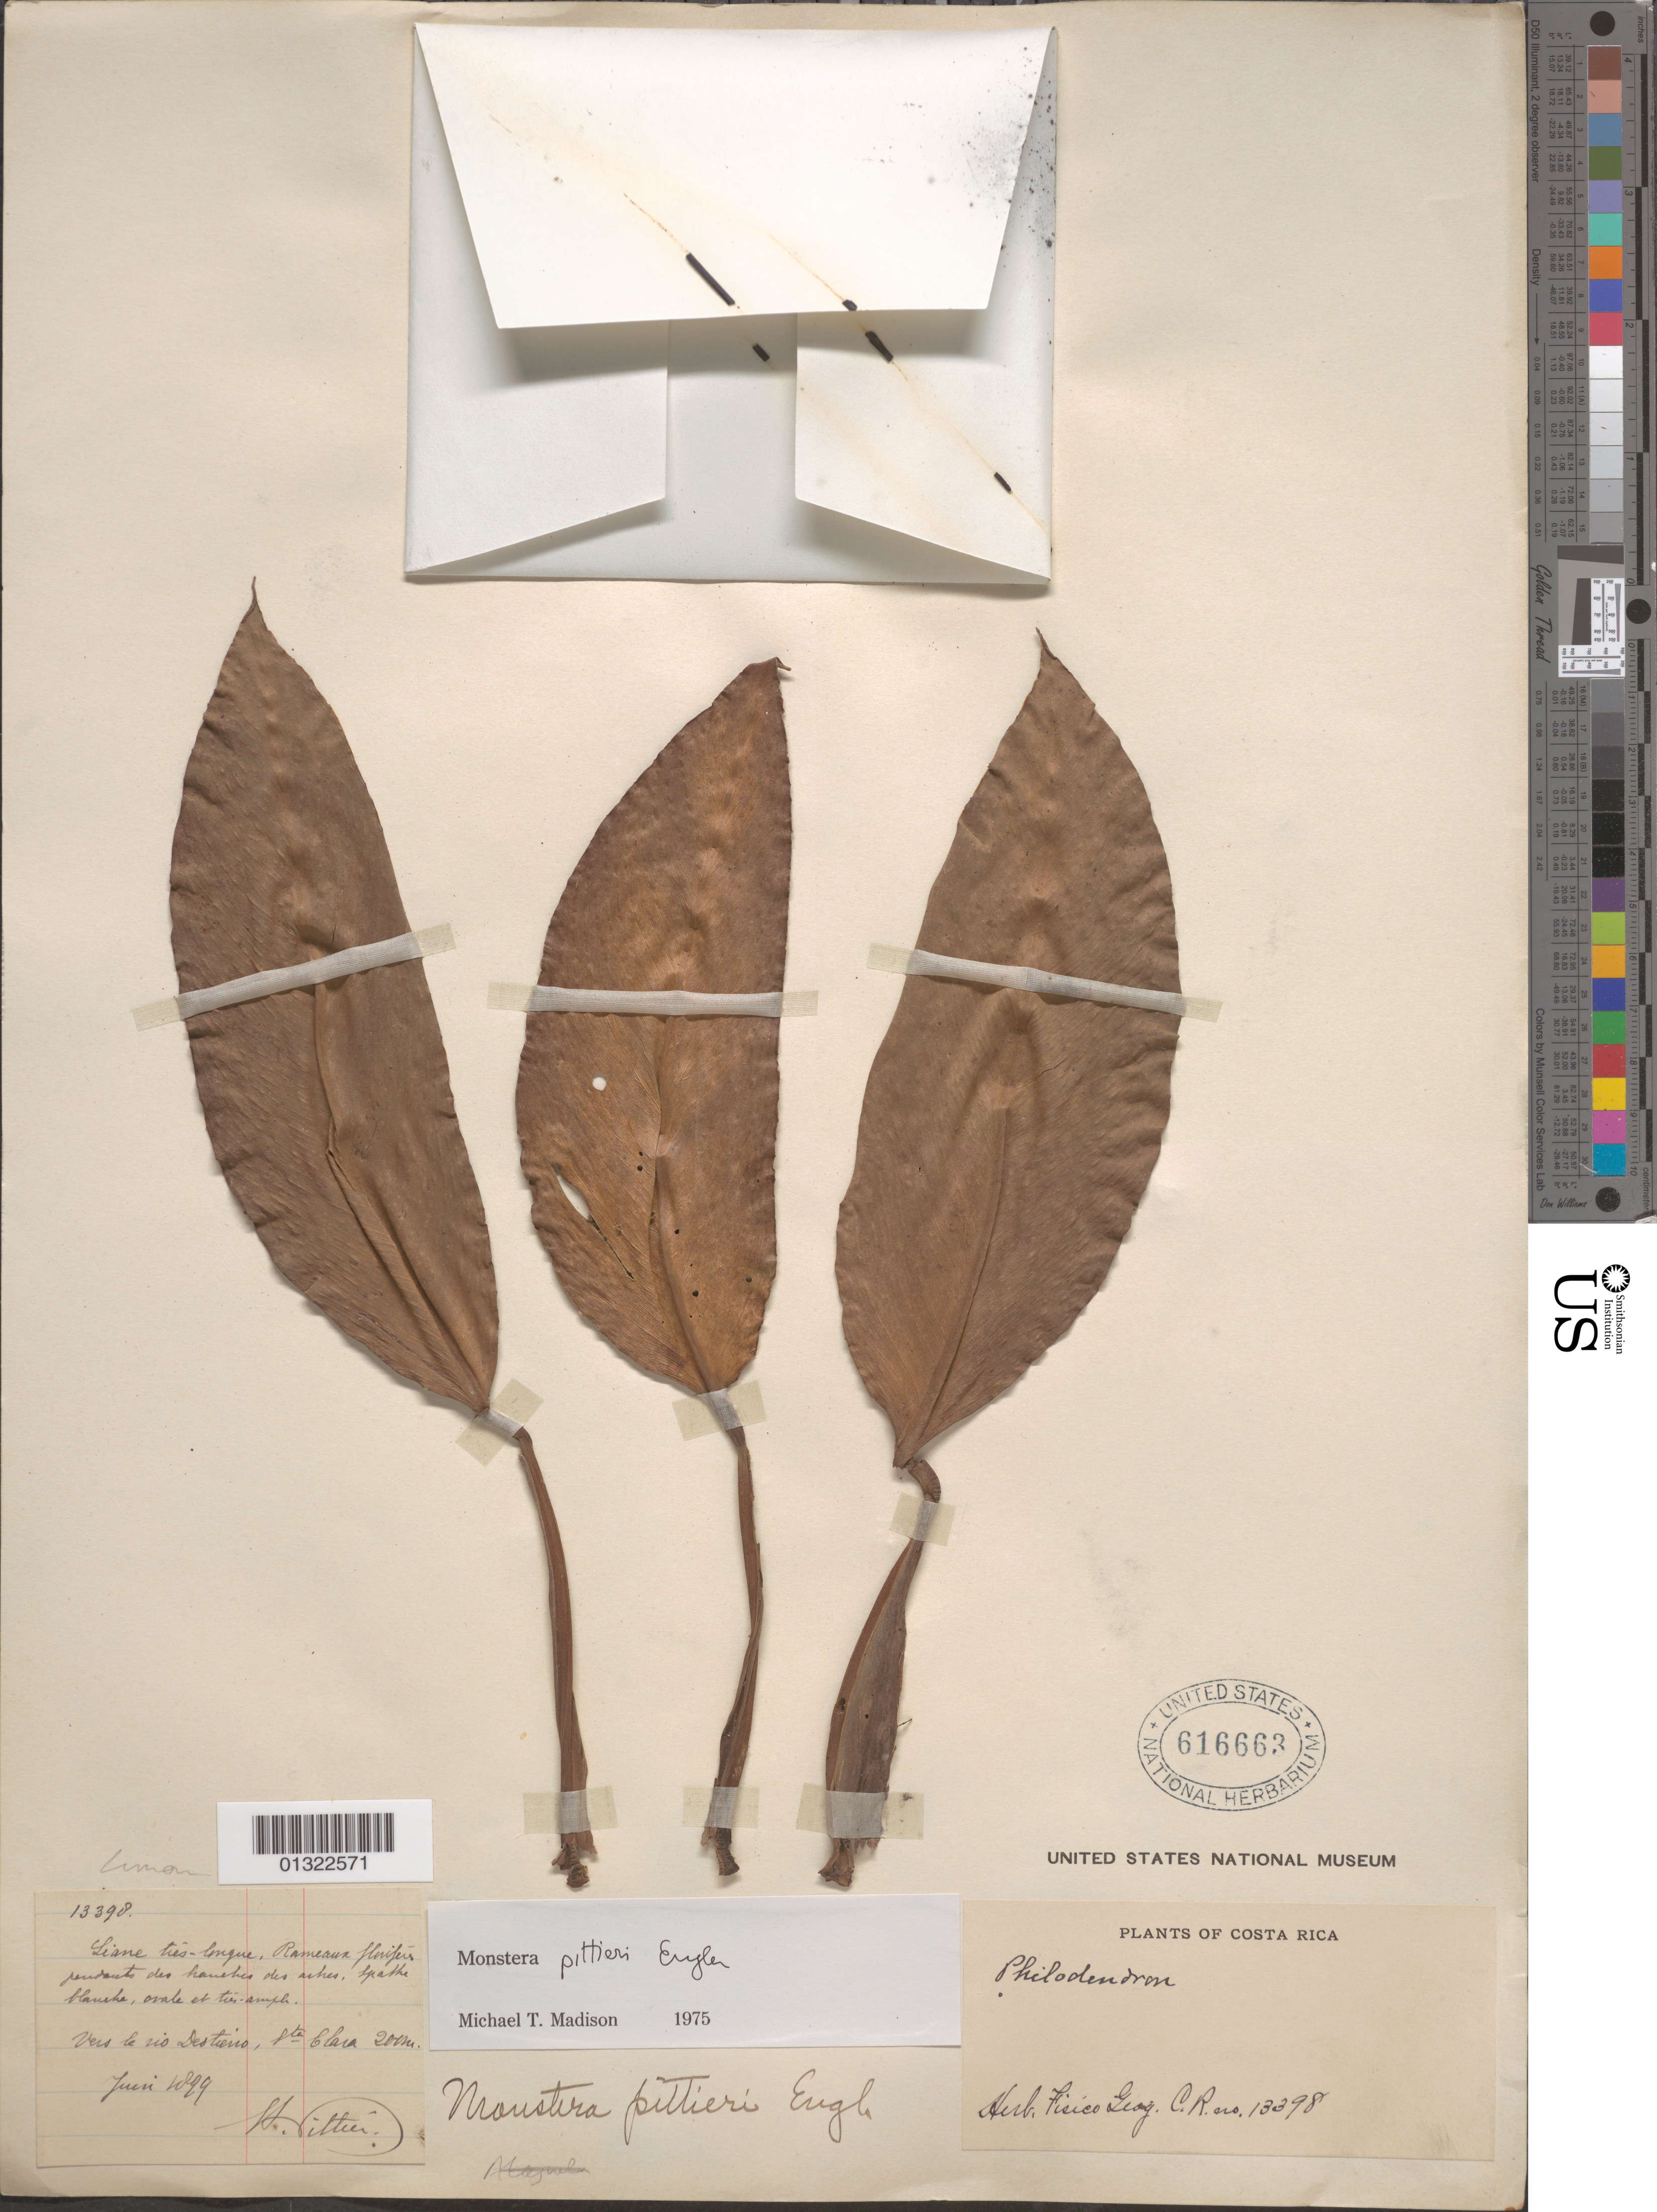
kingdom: Plantae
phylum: Tracheophyta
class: Liliopsida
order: Alismatales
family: Araceae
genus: Monstera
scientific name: Monstera pittieri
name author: Engl.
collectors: H. F. Pittier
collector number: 13398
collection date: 1899-06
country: Costa Rica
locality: Vers le rio Destierro, Sta Clara.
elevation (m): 200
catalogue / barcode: US 616663